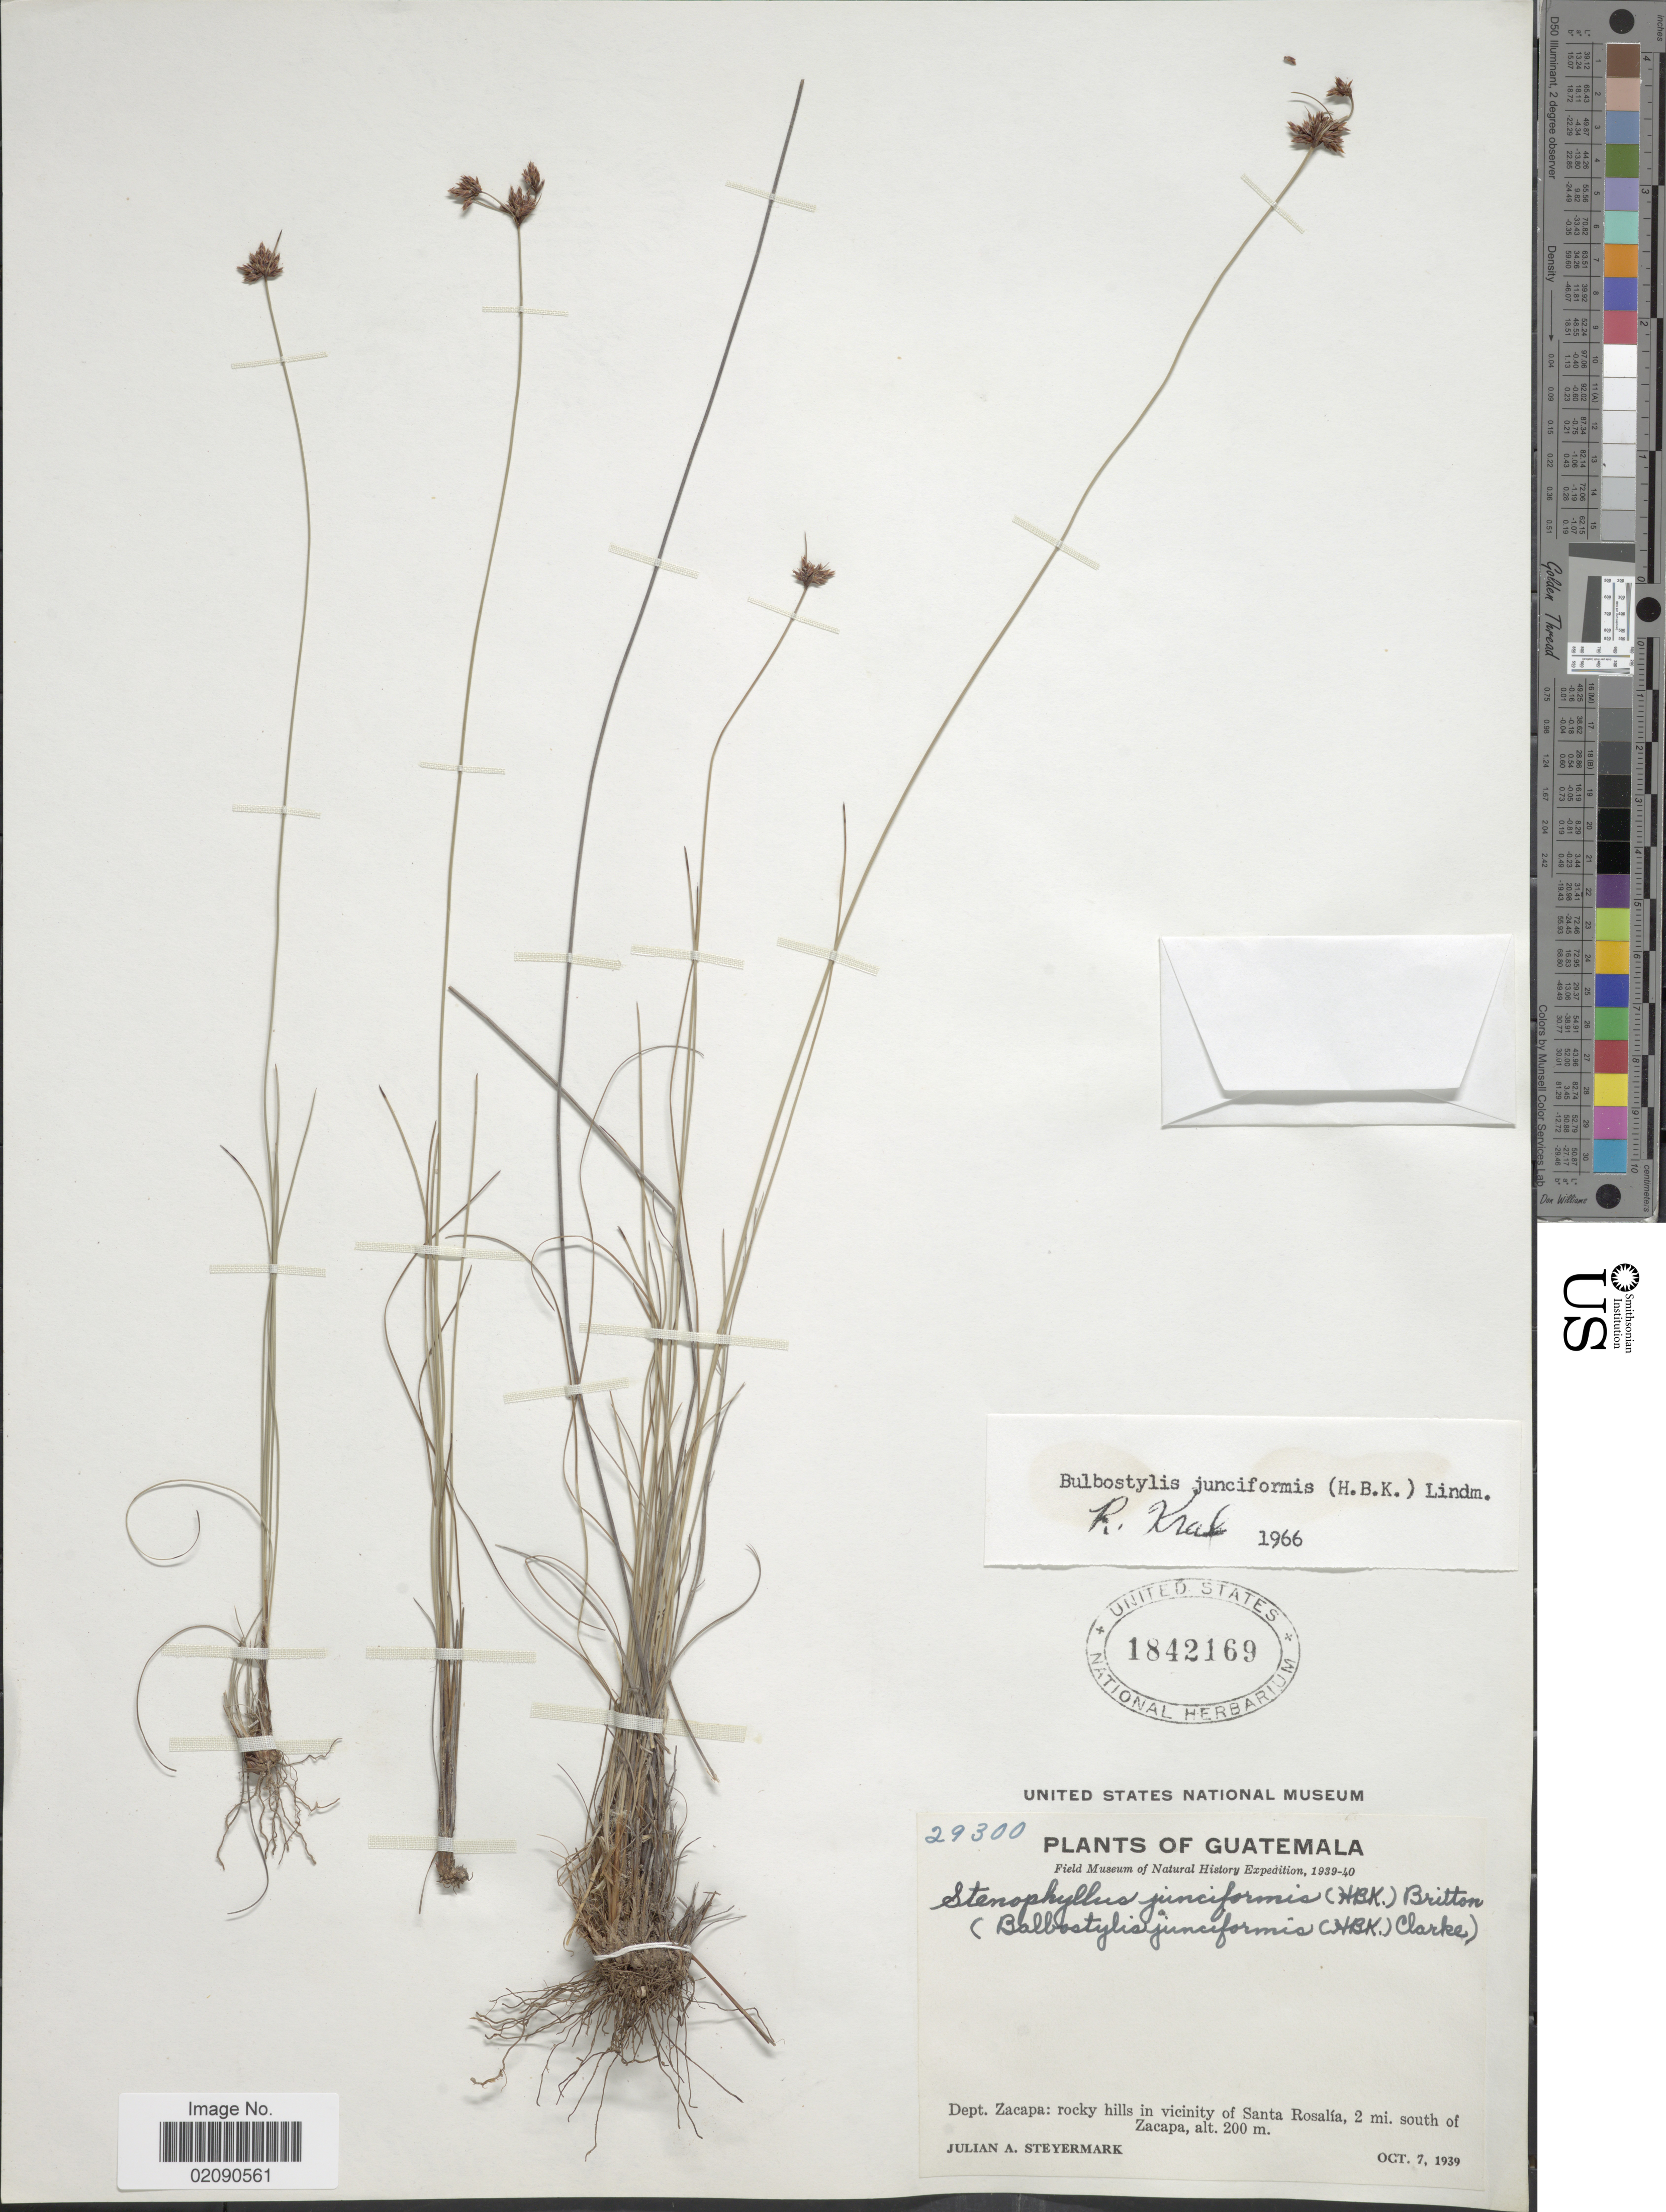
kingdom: Plantae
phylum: Tracheophyta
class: Liliopsida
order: Poales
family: Cyperaceae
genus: Bulbostylis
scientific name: Bulbostylis junciformis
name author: (Kunth) C.B. Clarke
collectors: J. Steyermark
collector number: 29300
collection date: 1939-10-07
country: Guatemala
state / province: Zacapa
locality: Dept. Zacapa: rocky hills in vicinity of Santa Rosa Rosalía, 2 mi south of Zacapa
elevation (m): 200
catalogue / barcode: US 1842169